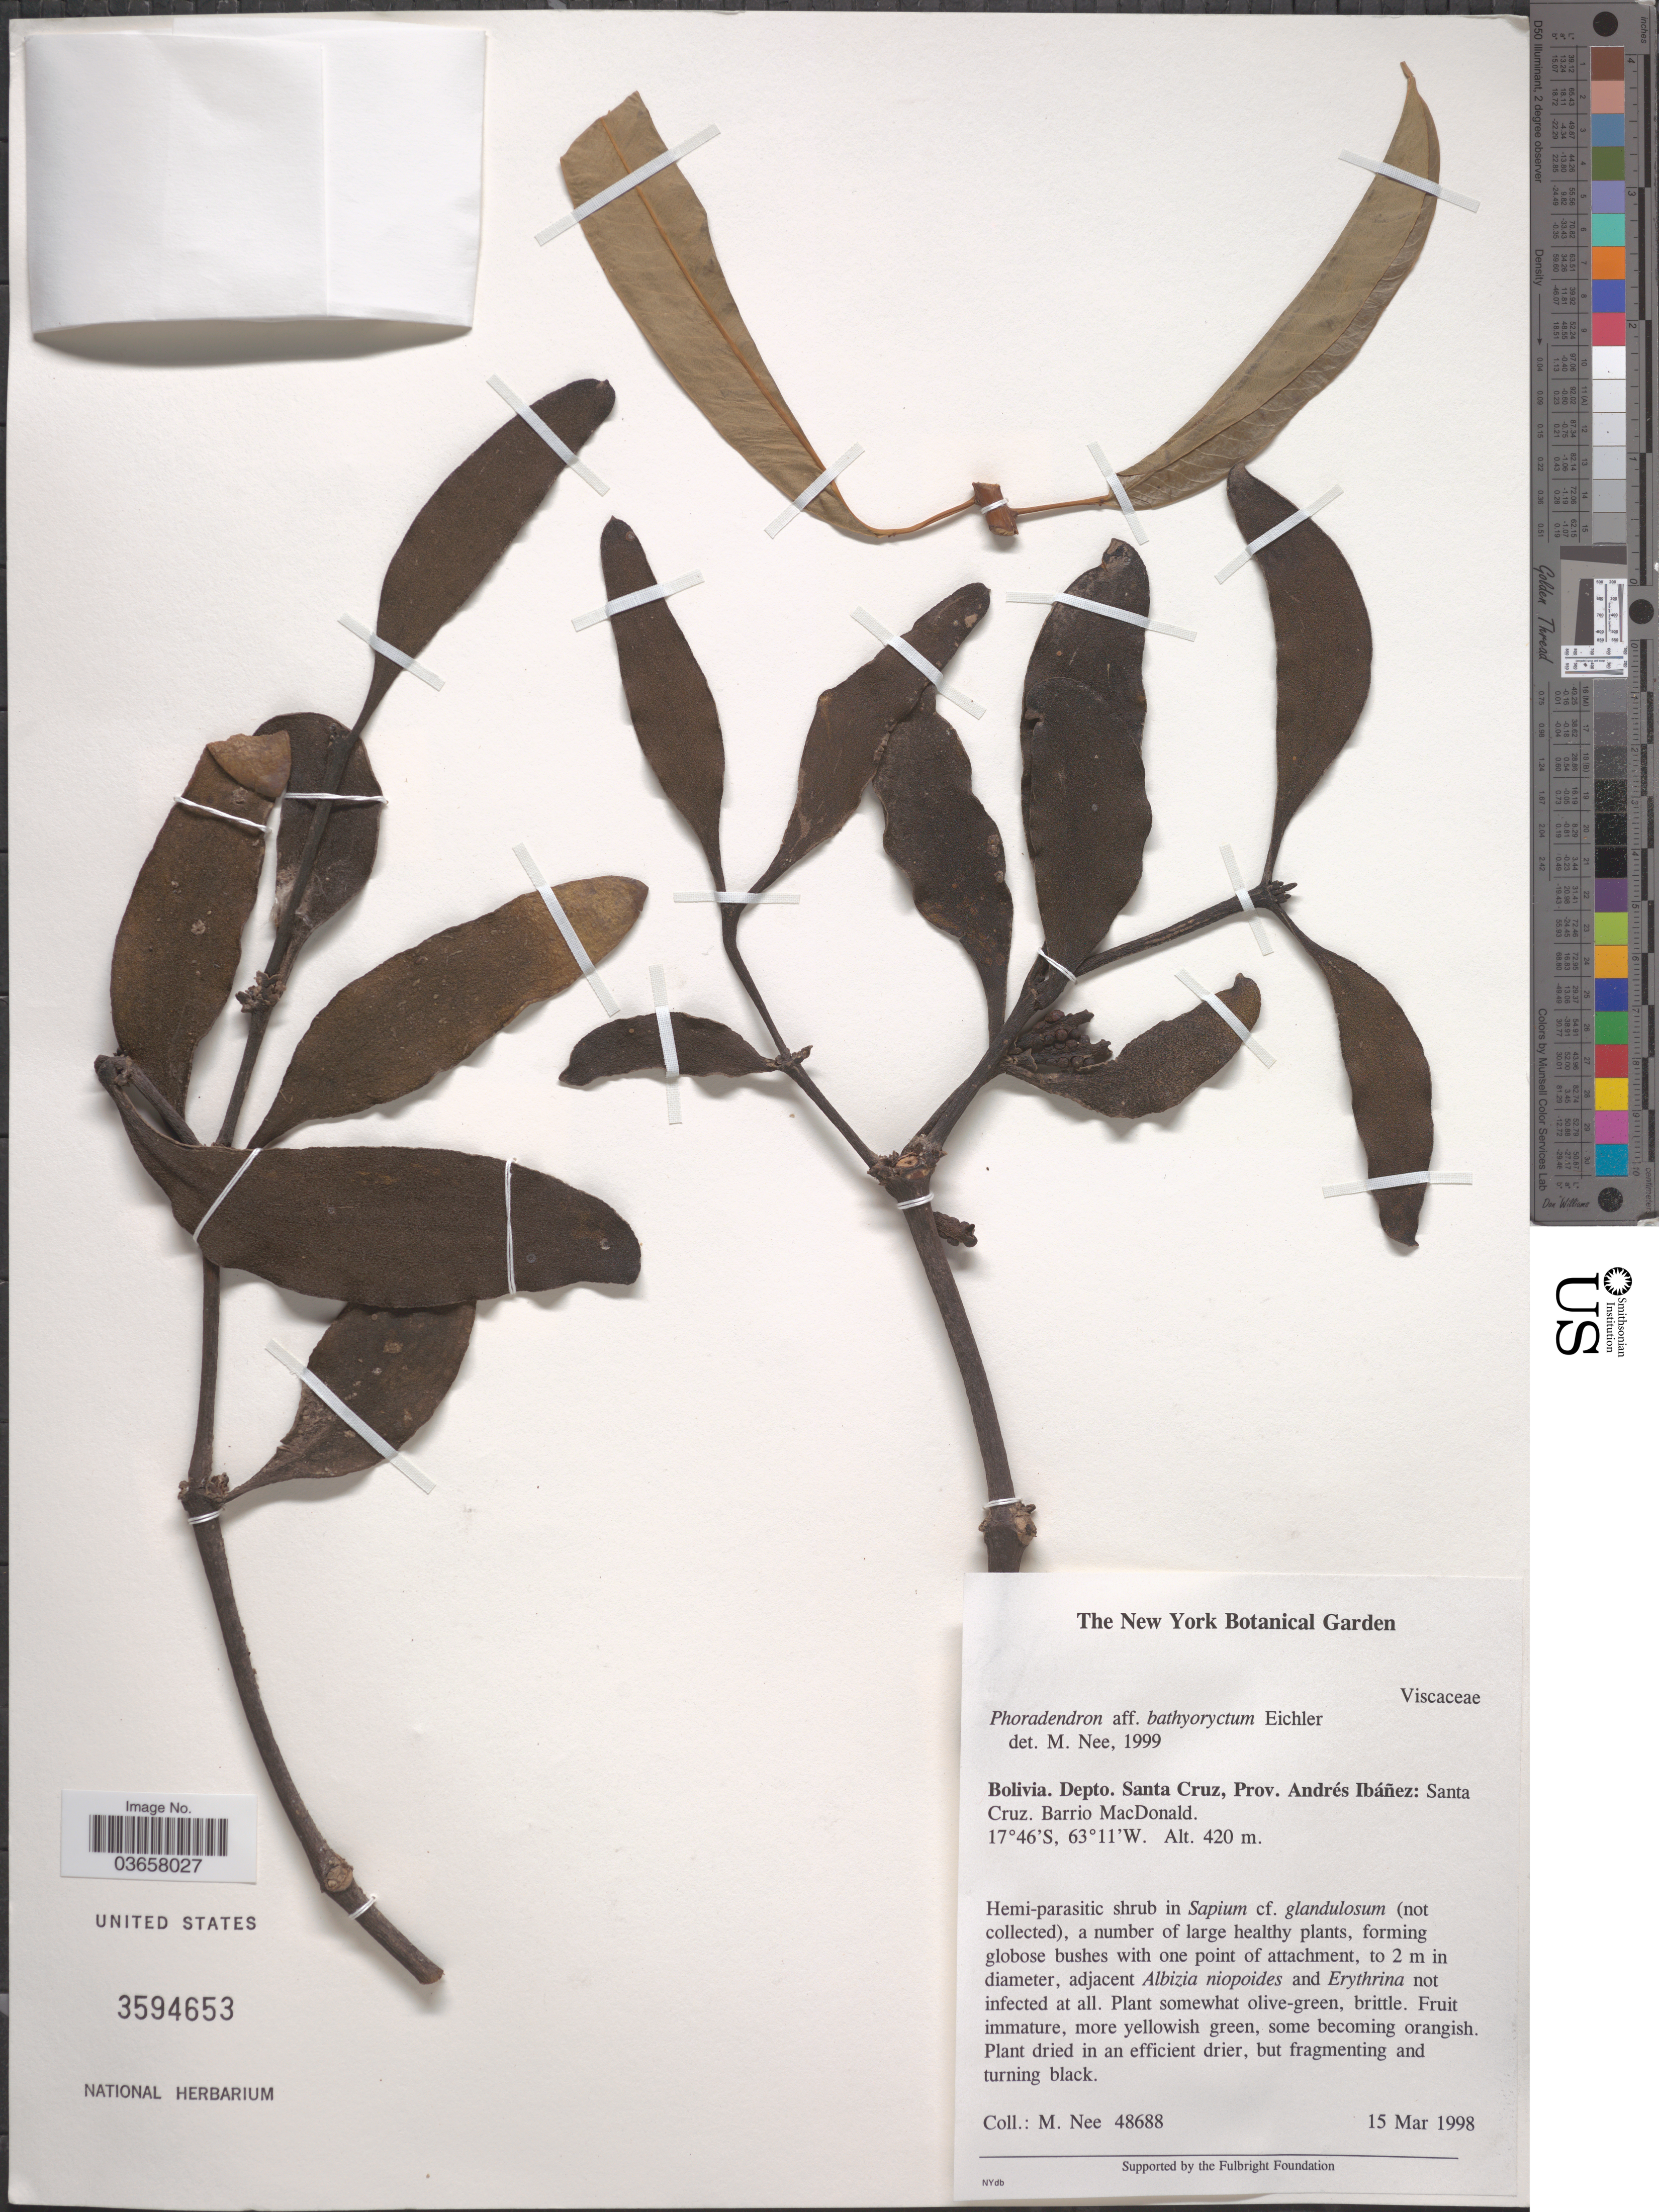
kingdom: Plantae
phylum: Tracheophyta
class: Magnoliopsida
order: Santalales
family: Viscaceae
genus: Phoradendron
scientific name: Phoradendron bathyoryctorum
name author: Eichler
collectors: M. Nee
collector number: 48688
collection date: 1998-03-15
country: Bolivia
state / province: Santa Cruz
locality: Depto. Santa Cruz, Prov. Andrés Ibáñez: Santa Cruz. Barrio MacDonald.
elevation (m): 420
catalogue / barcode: US 3594653